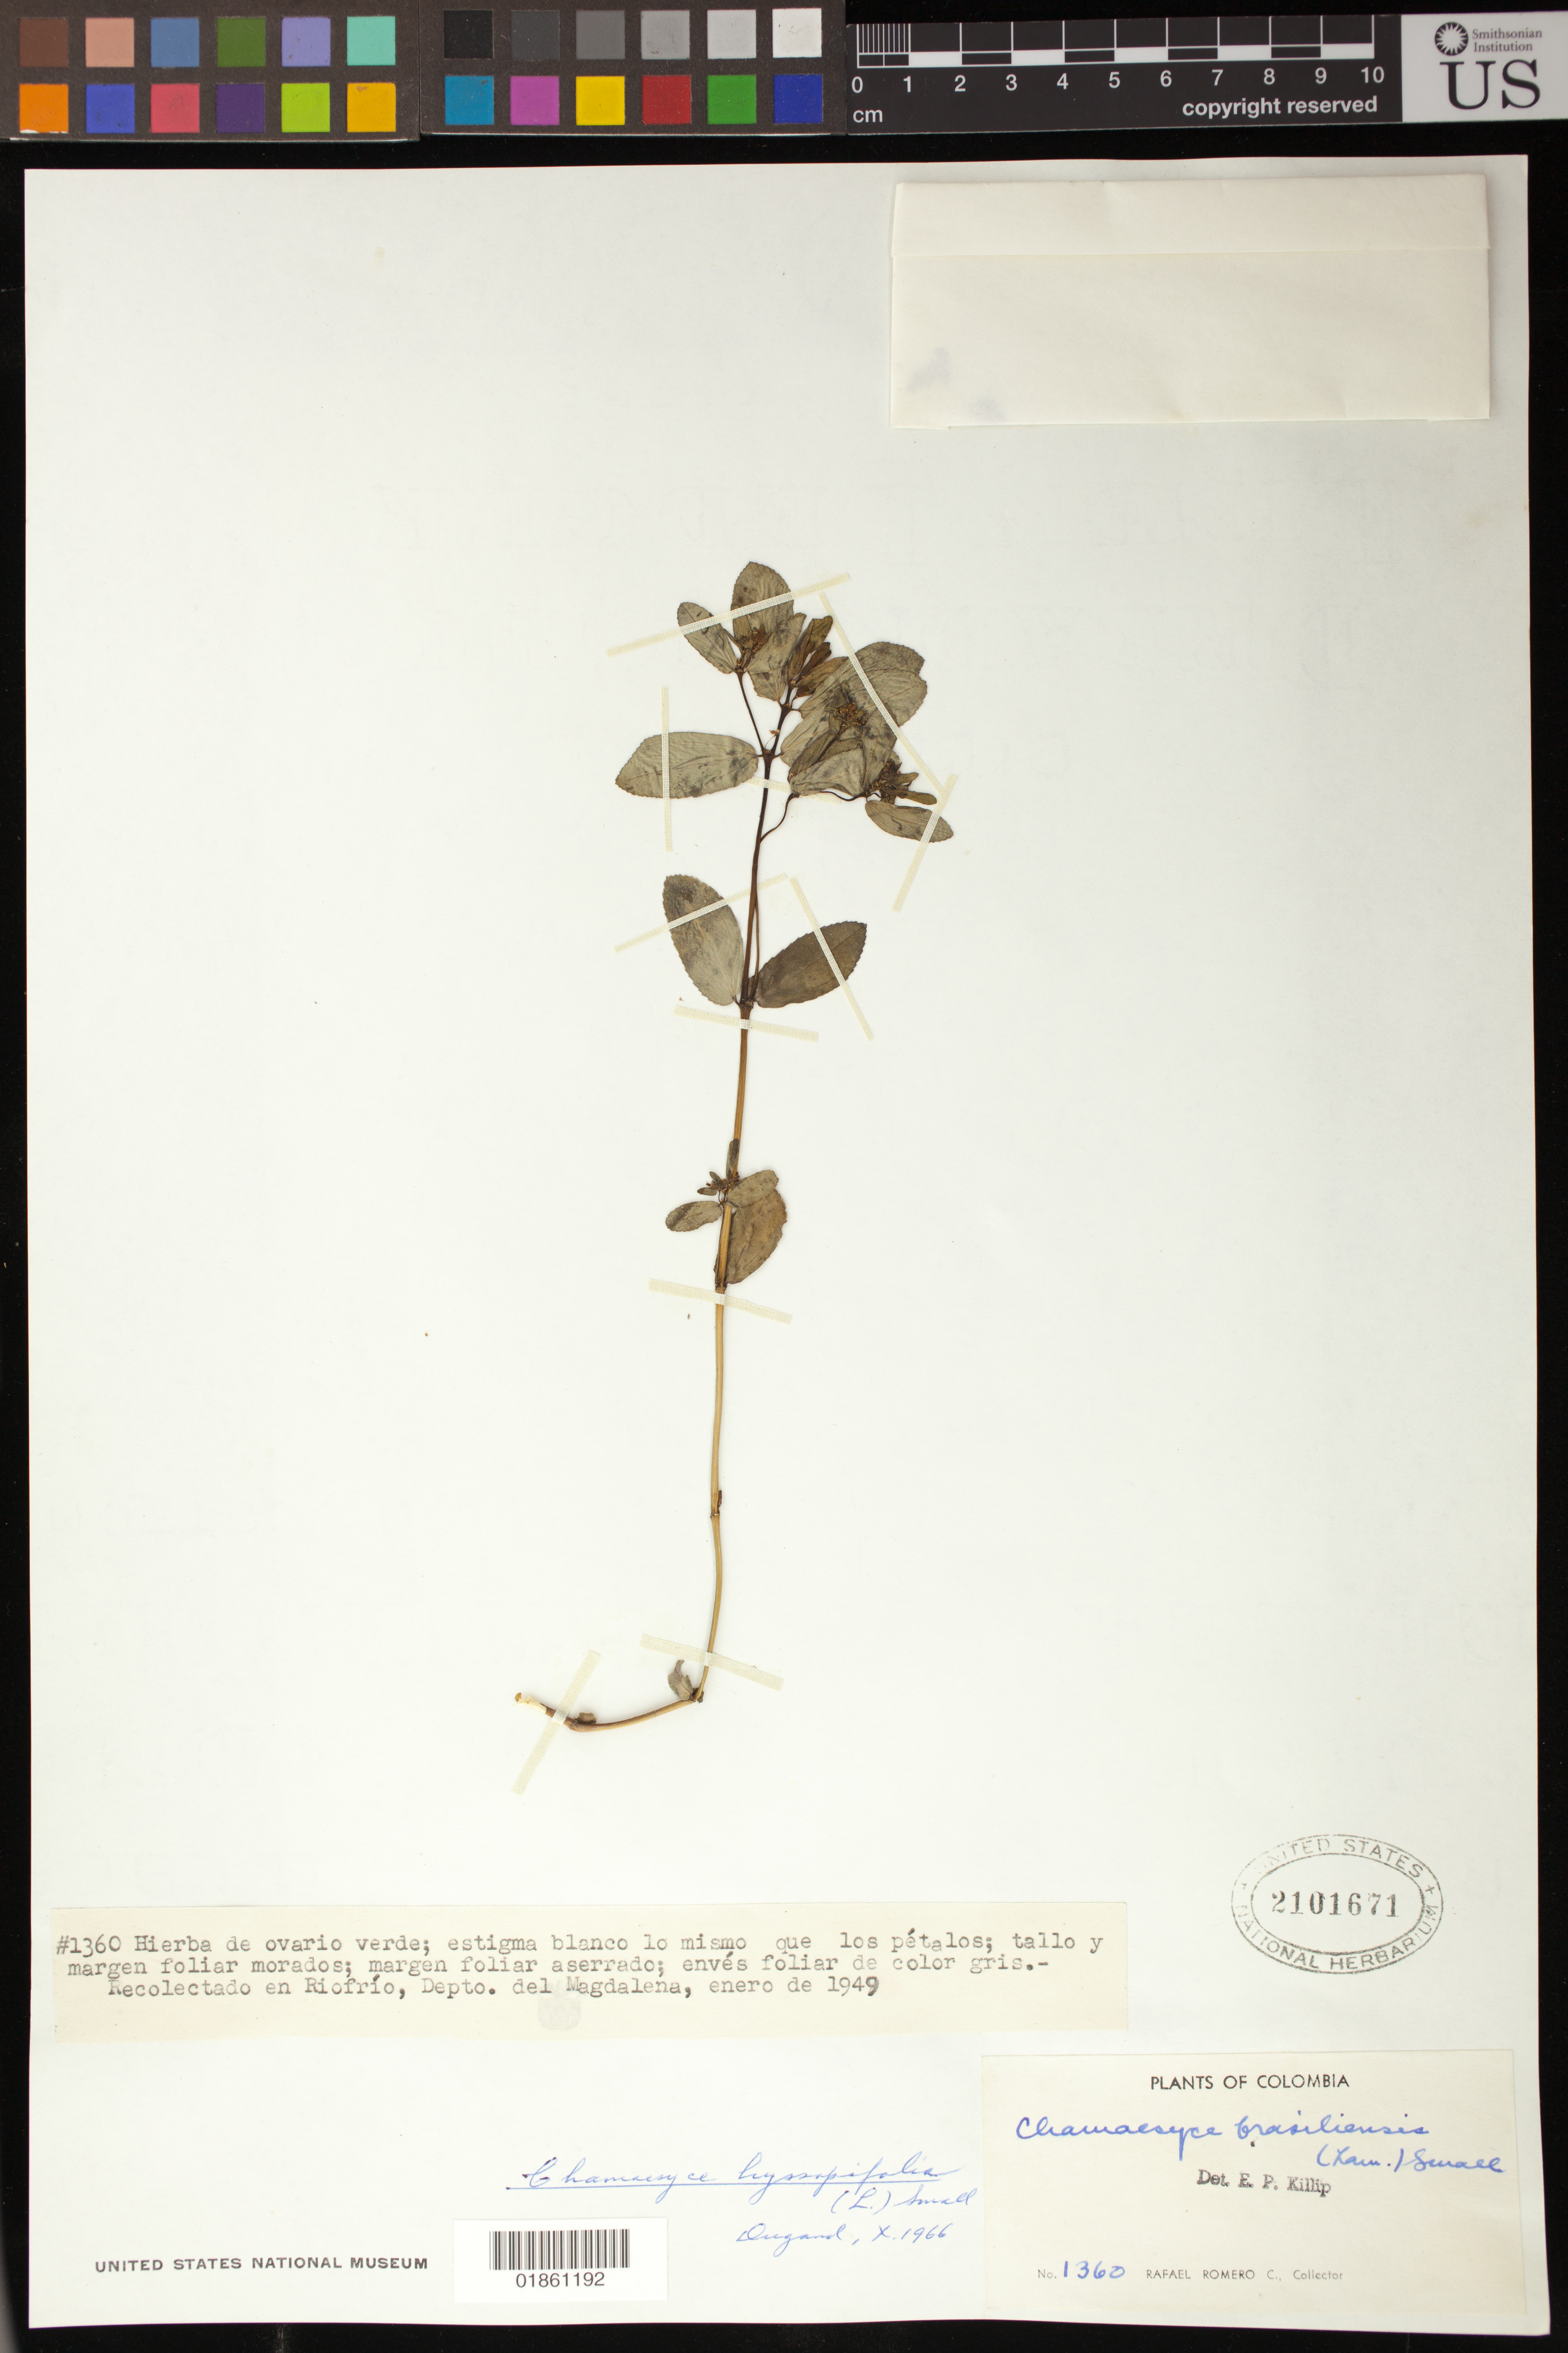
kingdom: Plantae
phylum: Tracheophyta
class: Magnoliopsida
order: Malpighiales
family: Euphorbiaceae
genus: Euphorbia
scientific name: Euphorbia hyssopifolia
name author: L.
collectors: R. Romero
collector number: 1360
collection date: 1949-01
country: Colombia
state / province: Magdalena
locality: Riofrío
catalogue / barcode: US 2101671